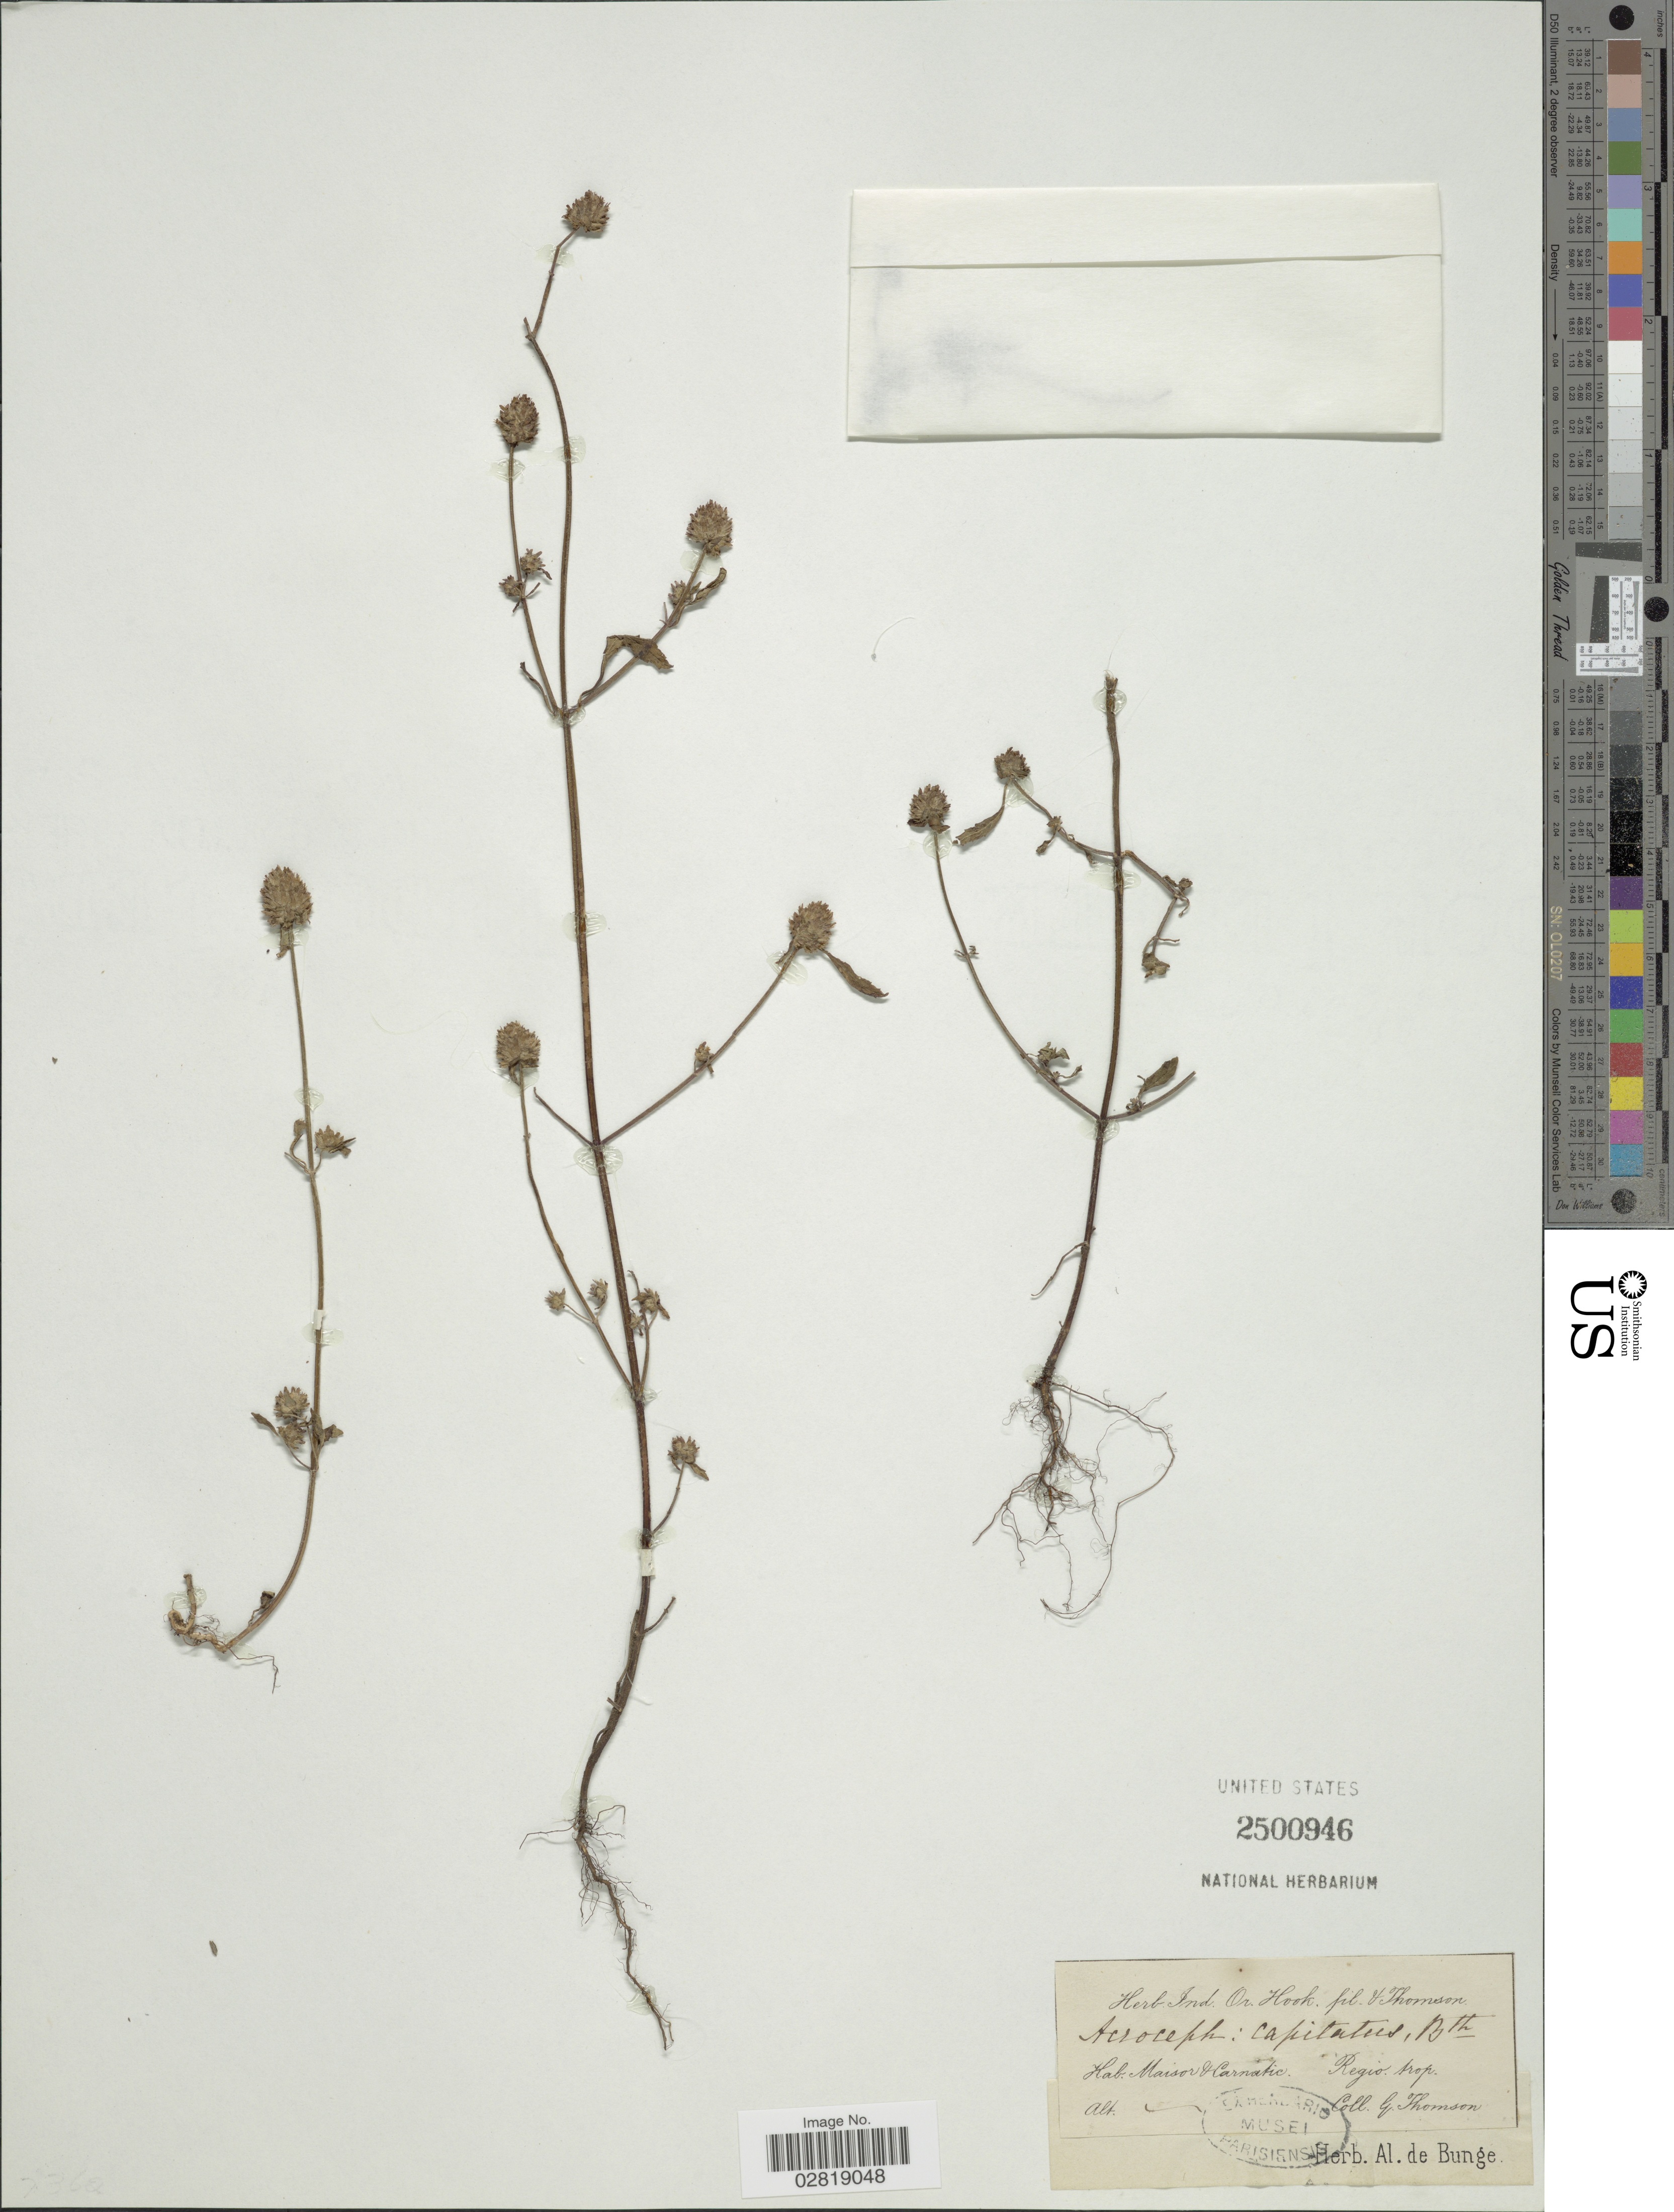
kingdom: Plantae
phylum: Tracheophyta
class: Magnoliopsida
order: Lamiales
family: Lamiaceae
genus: Platostoma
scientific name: Platostoma hispidum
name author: (L.) A.J. Paton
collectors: G. Thomson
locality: Ind. Or. Regio. trop.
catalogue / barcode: US 2500946